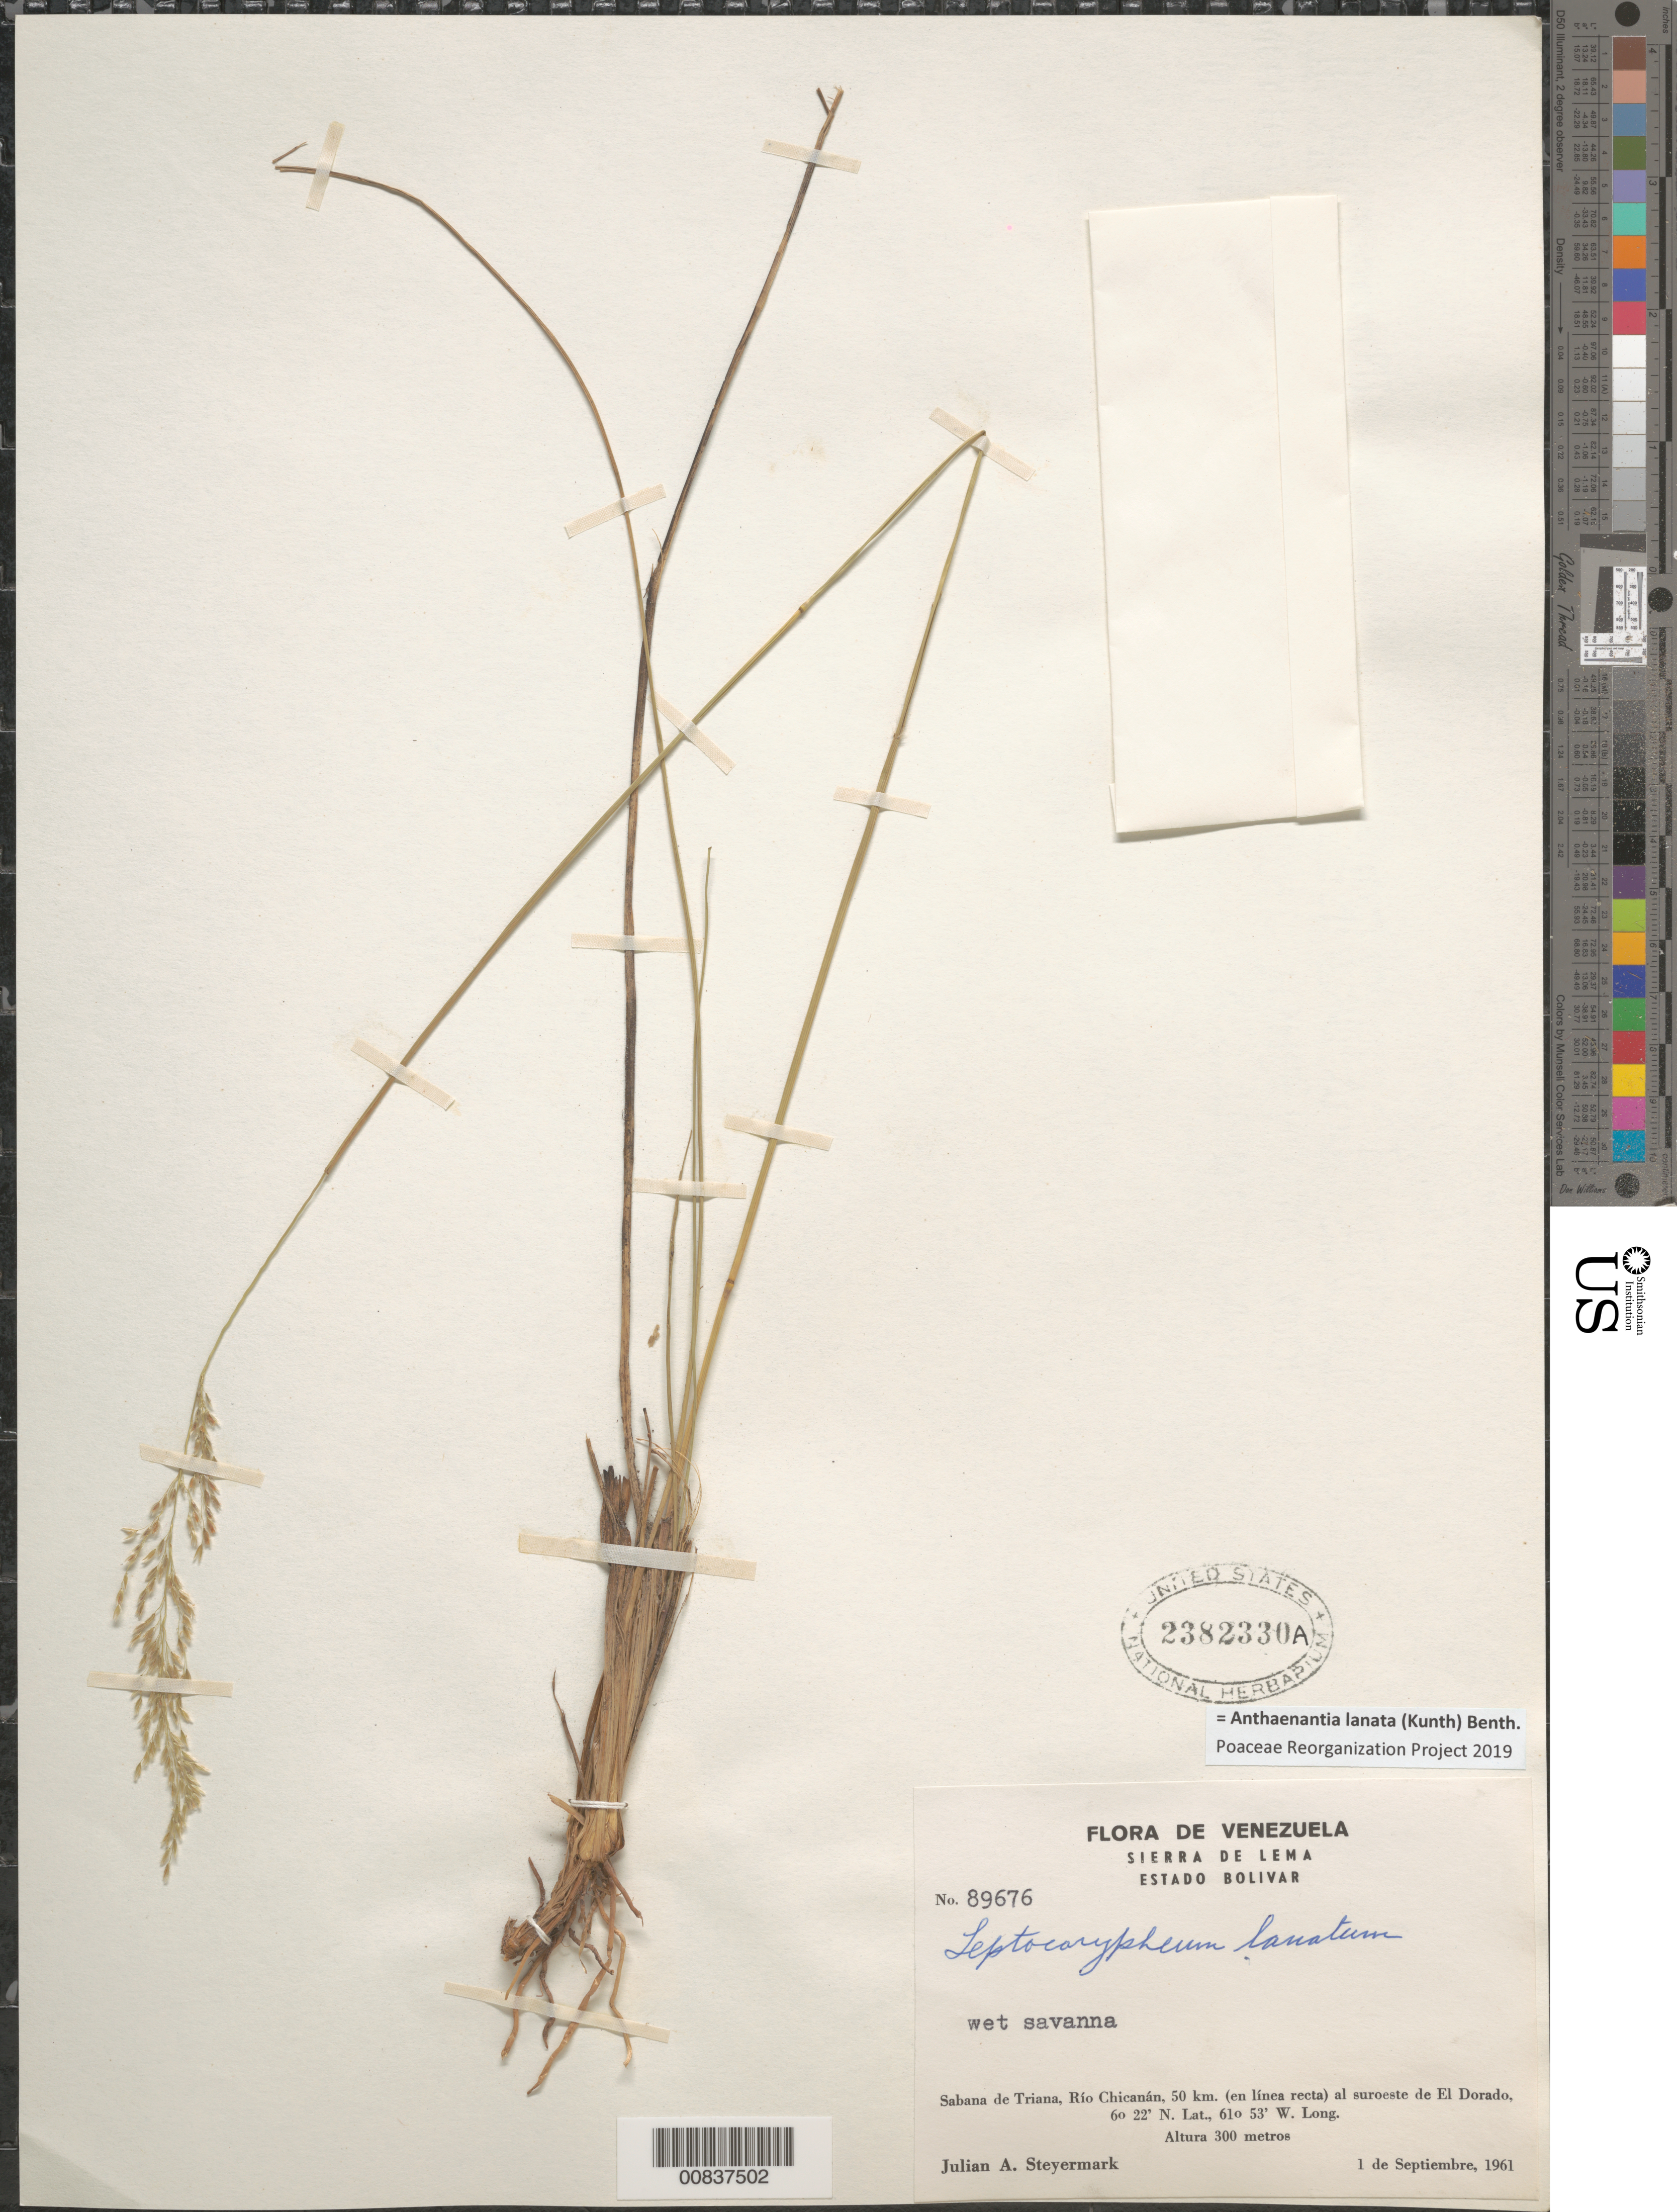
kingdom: Plantae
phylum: Tracheophyta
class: Liliopsida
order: Poales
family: Poaceae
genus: Leptocoryphium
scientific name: Leptocoryphium lanatum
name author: (Kunth) Nees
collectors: J. Steyermark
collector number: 89676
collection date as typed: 1-Sep-61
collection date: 1961-09-01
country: Venezuela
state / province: Bolívar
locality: Sabana de Triana, Río Chicanán, 50 km (in línea recta) al SW de El Dorado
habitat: Wet savanna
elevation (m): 300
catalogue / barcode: US 2382330A